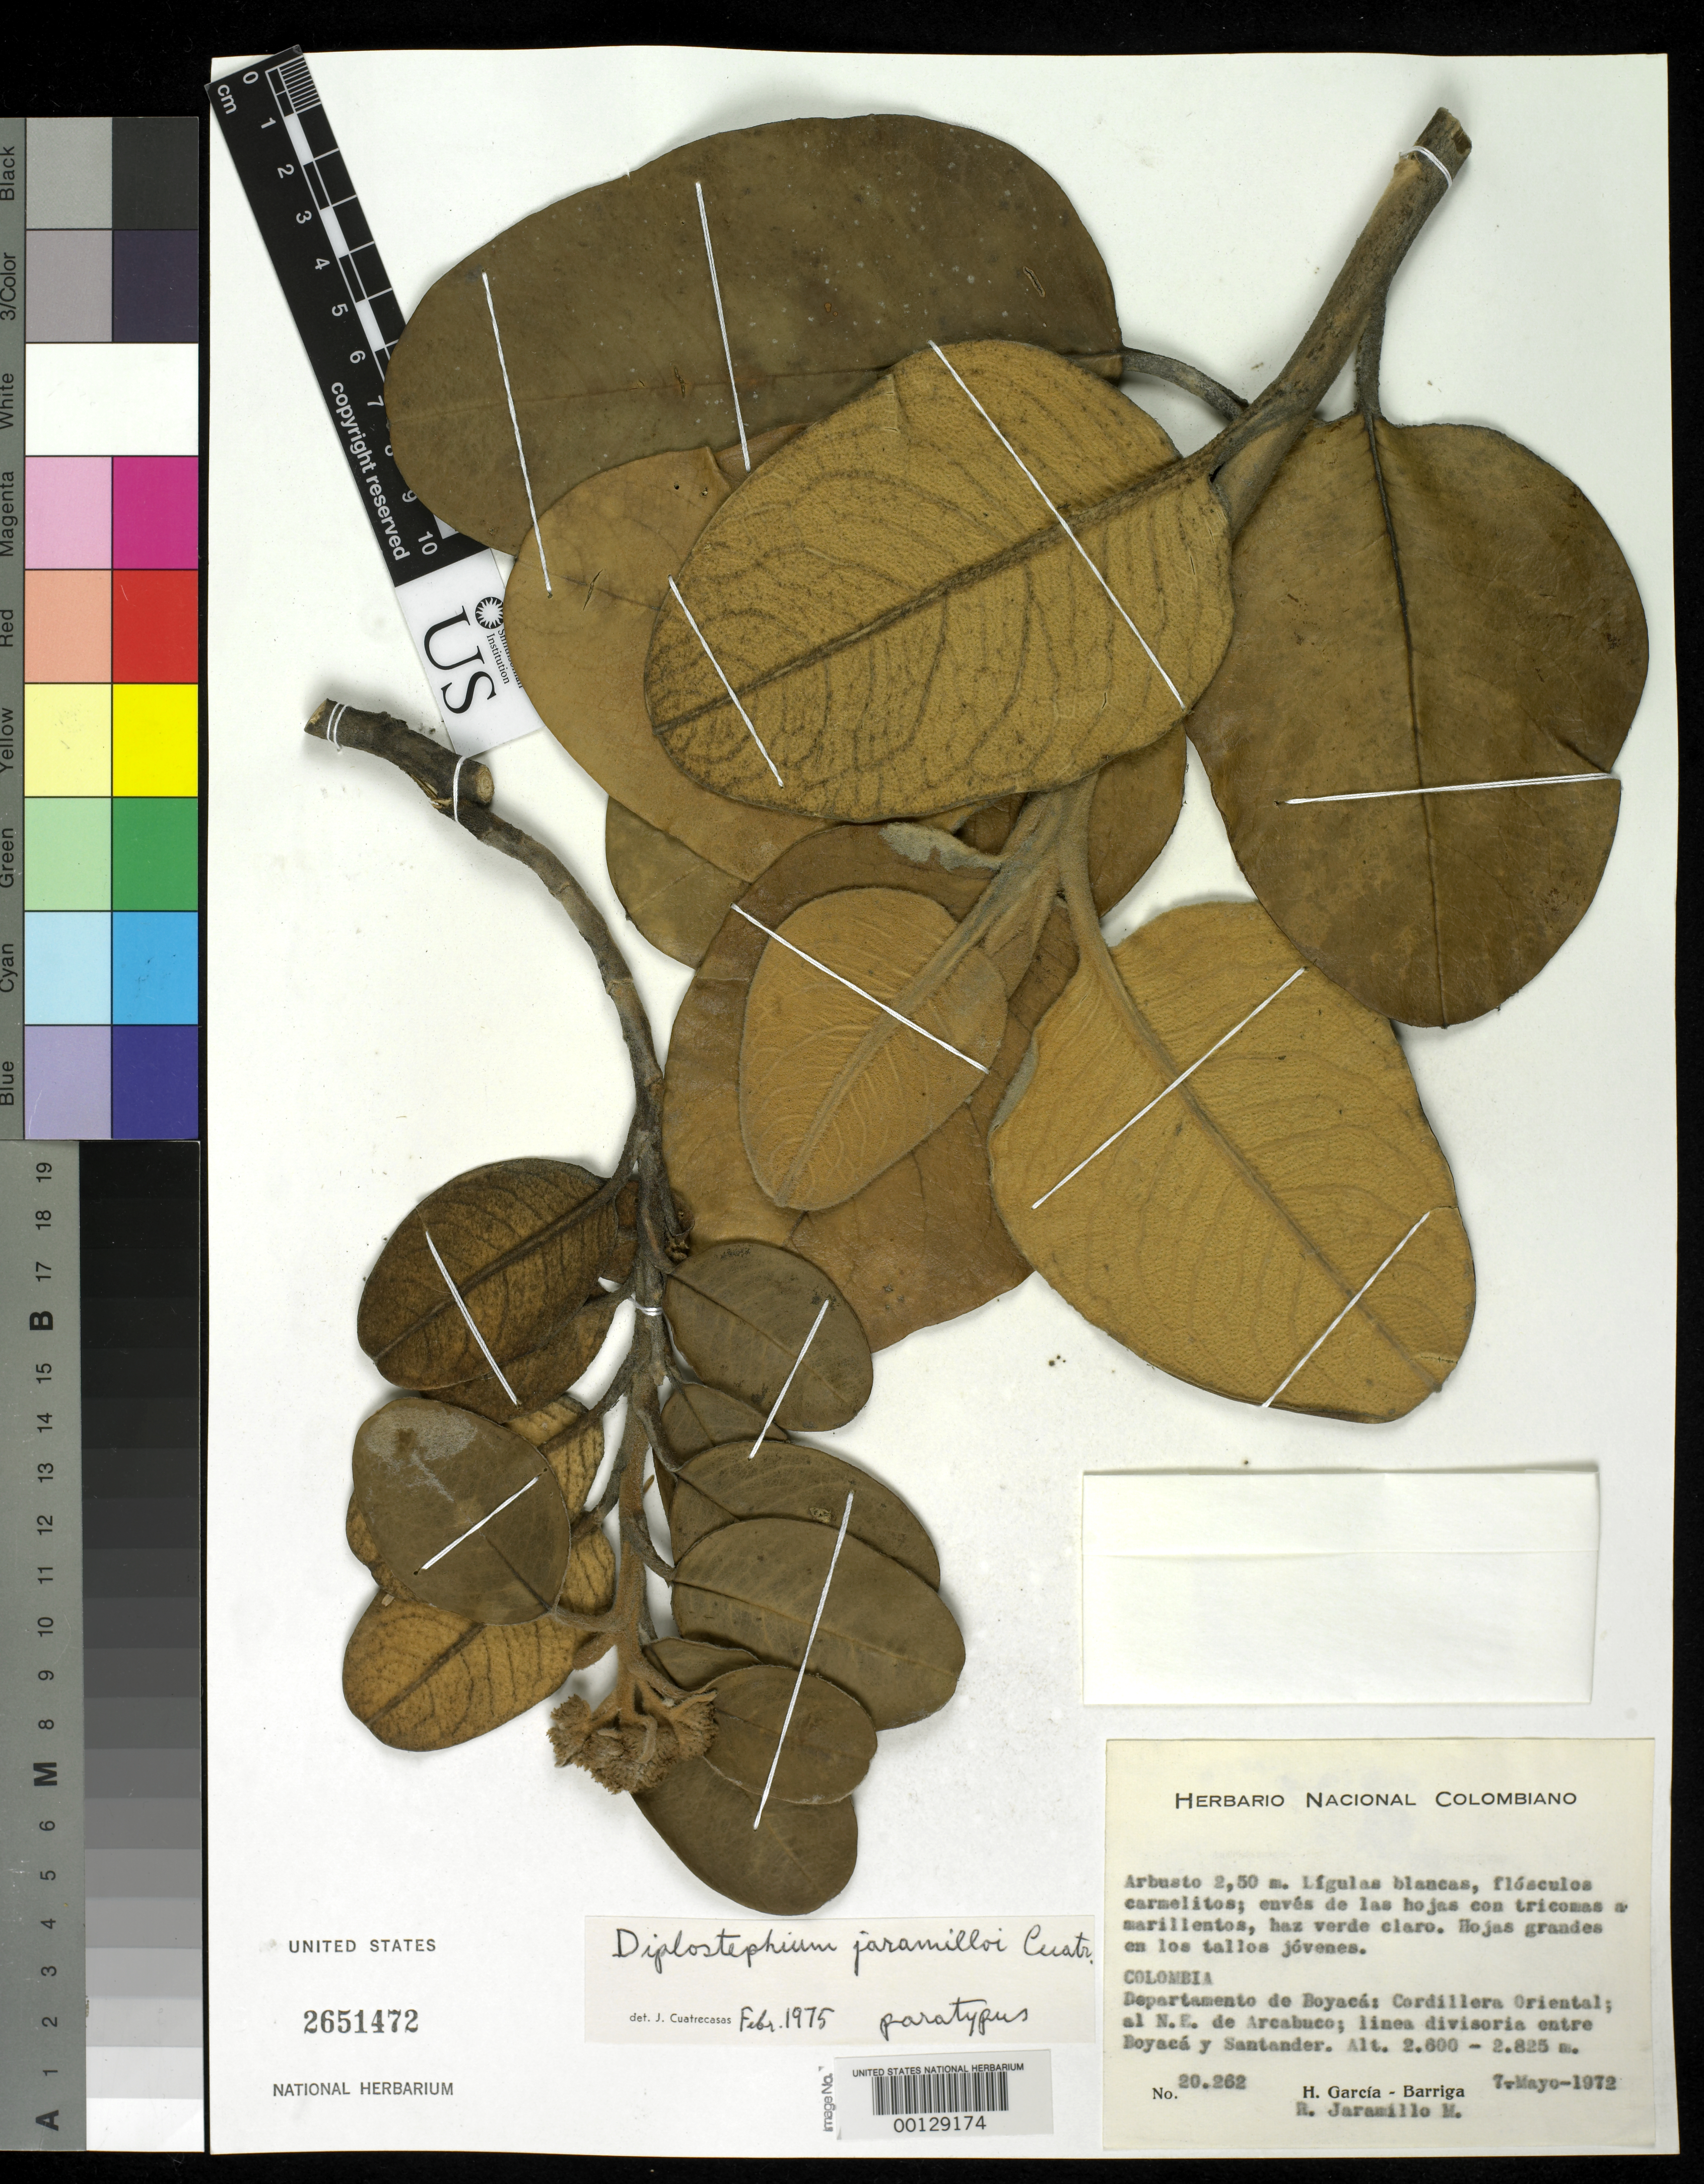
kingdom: Plantae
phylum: Tracheophyta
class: Magnoliopsida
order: Asterales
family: Asteraceae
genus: Diplostephium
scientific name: Diplostephium jaramilloi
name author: Cuatrec.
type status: Paratype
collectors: H. García Barriga & M. Jaramillo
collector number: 20262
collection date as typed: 07 May 1972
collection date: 1972-05-07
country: Colombia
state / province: Boyacá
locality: NE of Arcabuco, on border between Boyaca and Santander.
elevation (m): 2600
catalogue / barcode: US 2651472